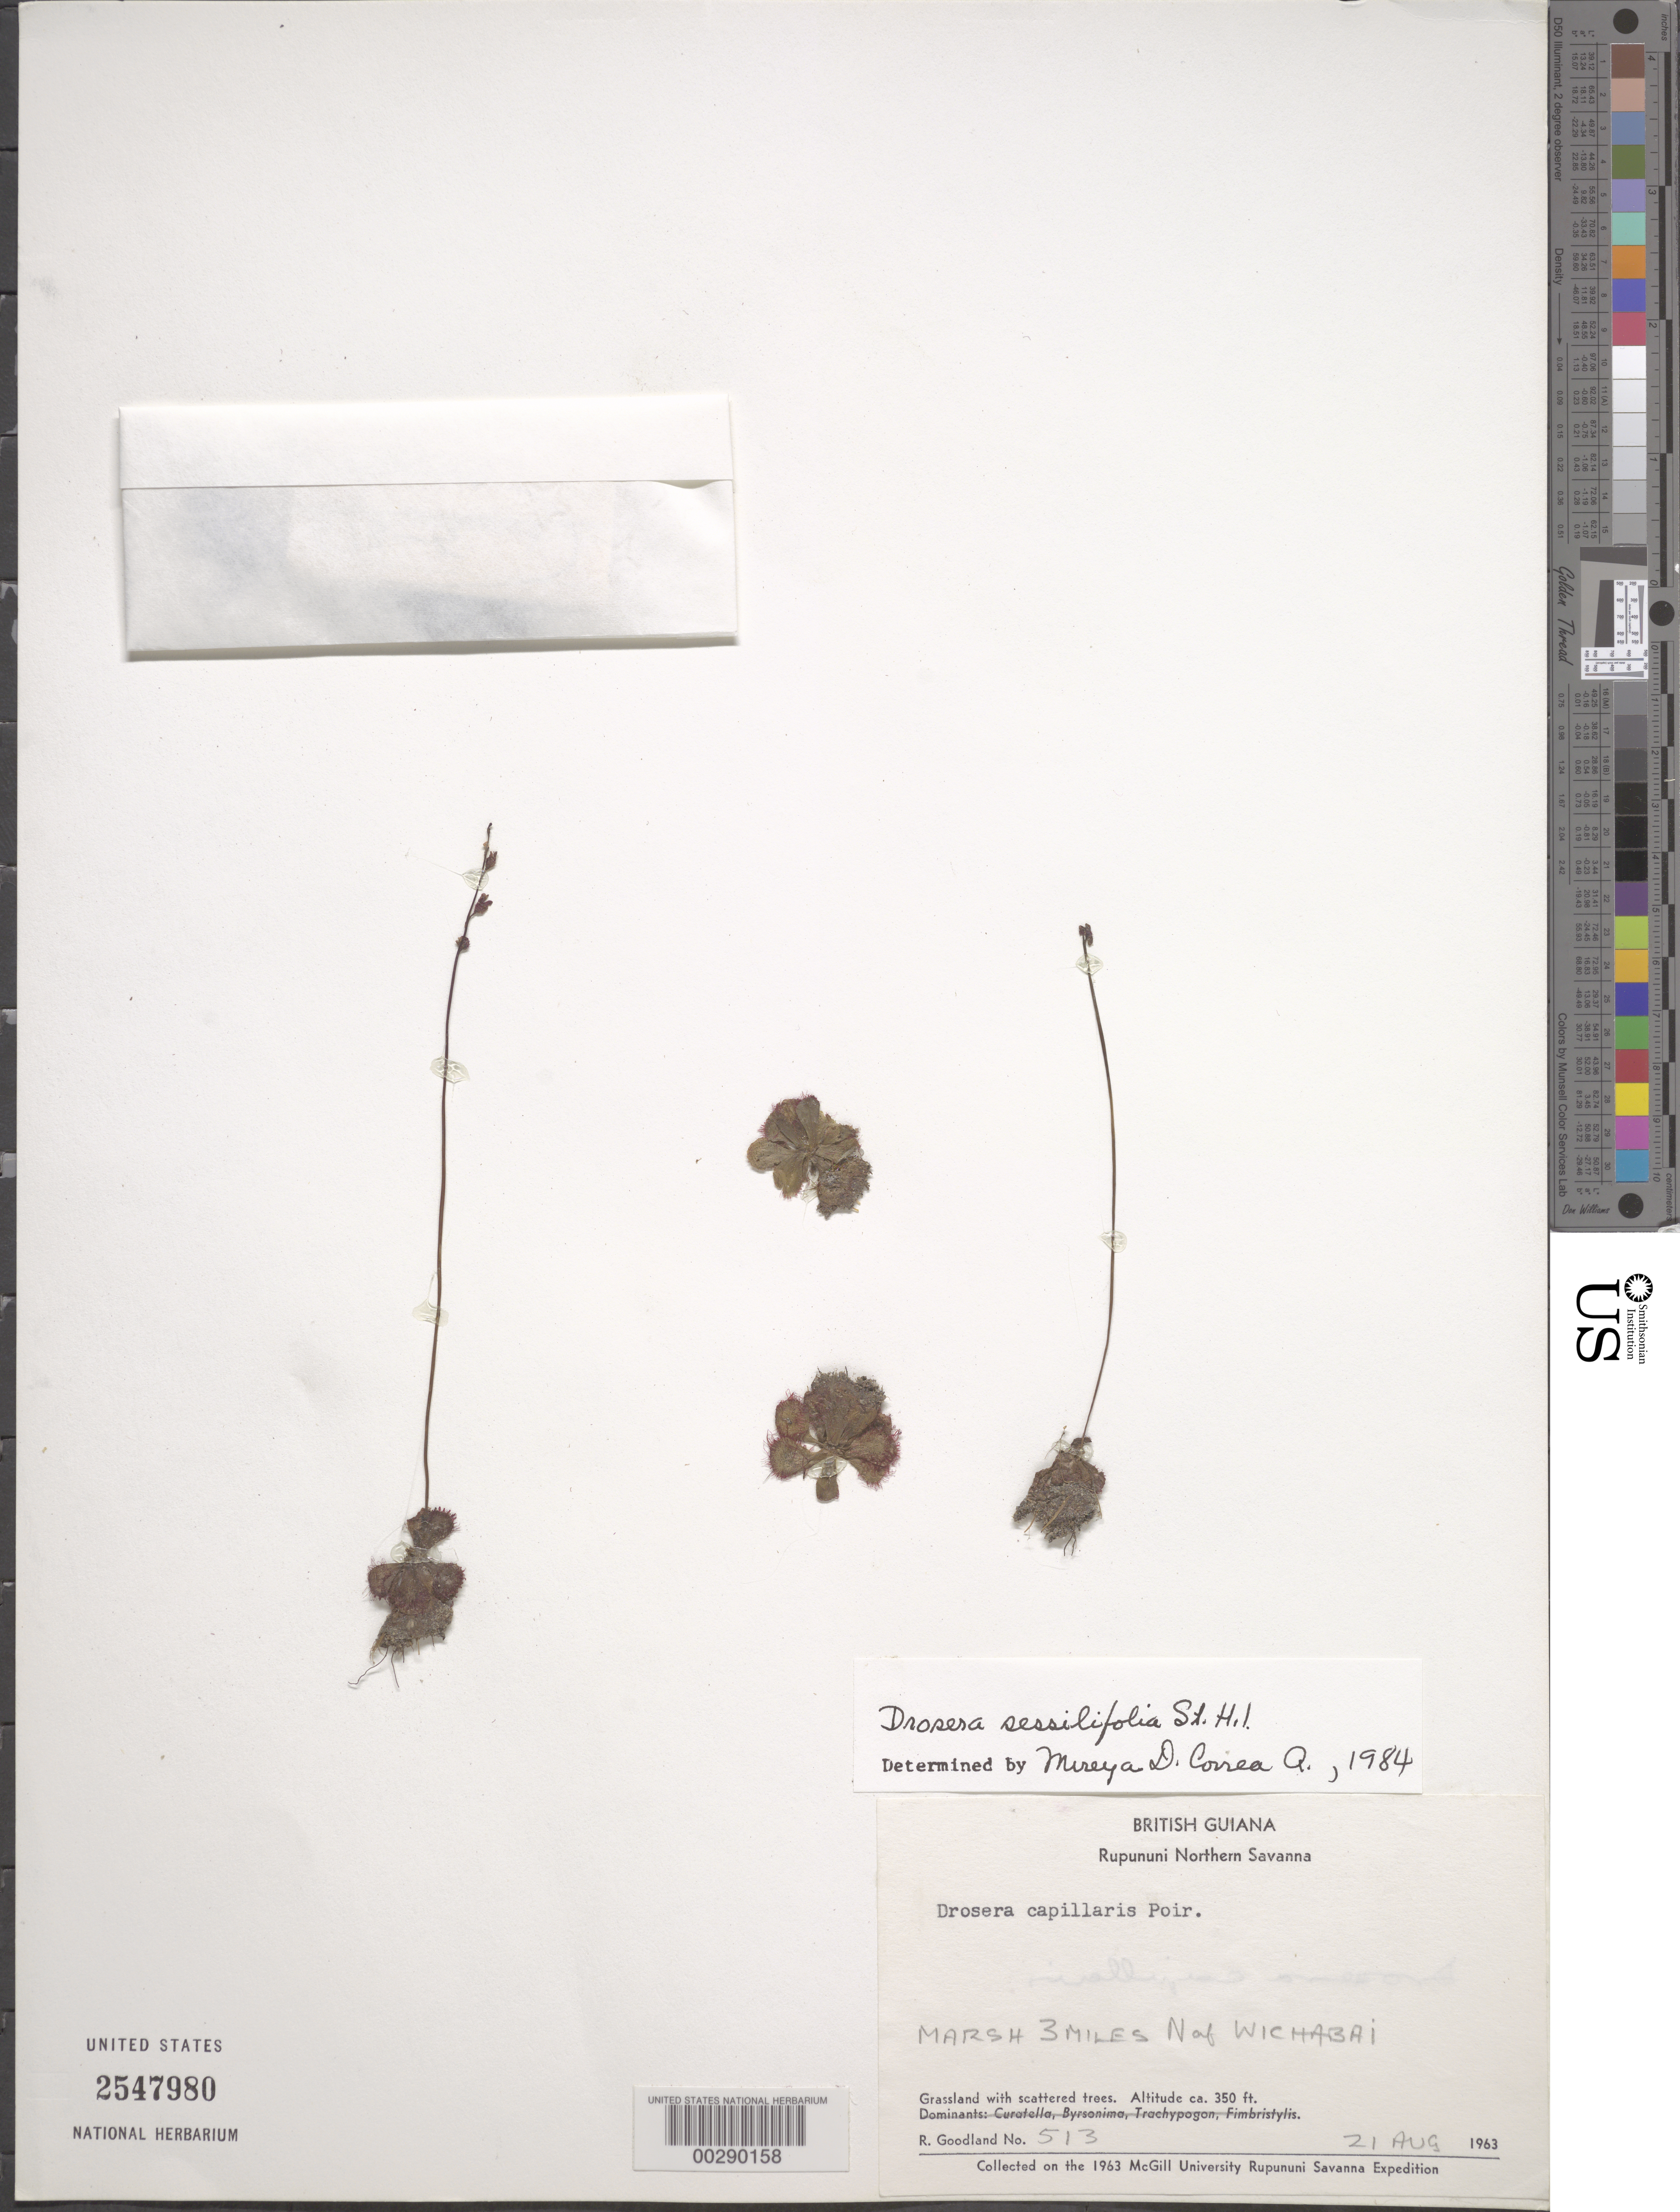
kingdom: Plantae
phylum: Tracheophyta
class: Magnoliopsida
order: Caryophyllales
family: Droseraceae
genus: Drosera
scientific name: Drosera sessilifolia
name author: A. St.-Hil.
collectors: R. Goodland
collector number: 513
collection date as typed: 21 Aug 1963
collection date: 1963-08-21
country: Guyana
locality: Rupununi northern savanna, n of wichabai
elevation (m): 107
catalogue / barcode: US 2547980